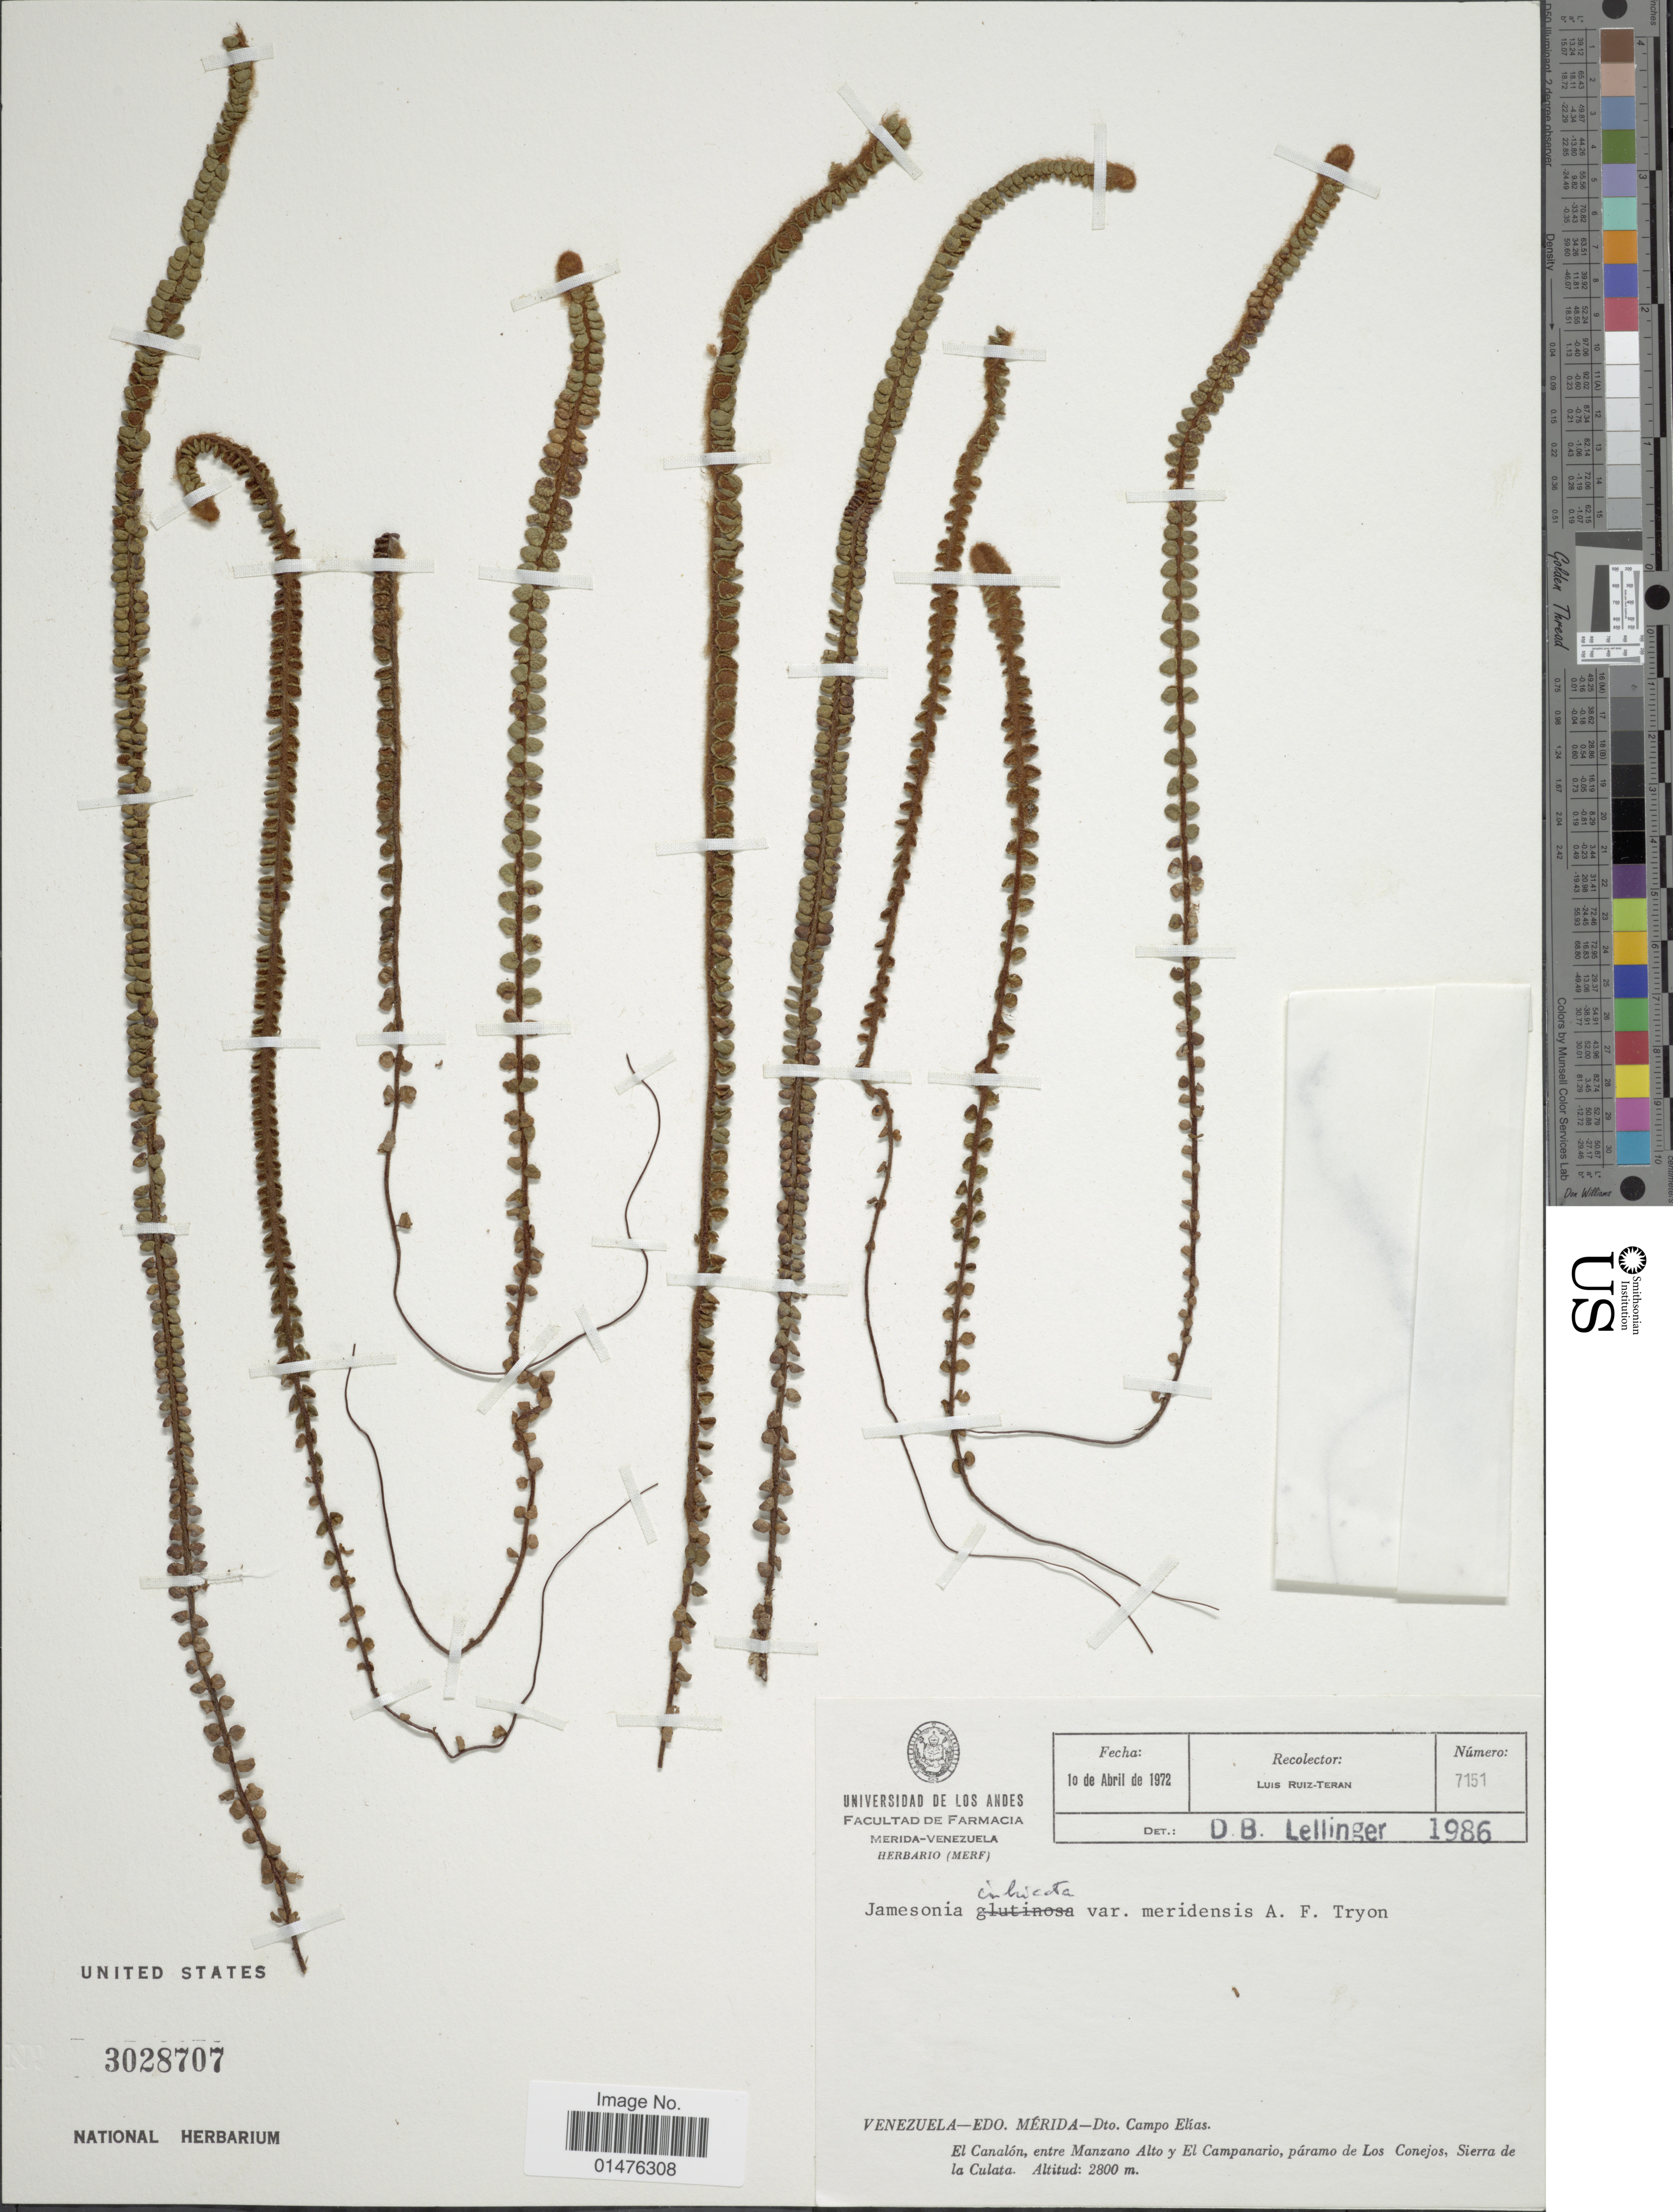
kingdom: Plantae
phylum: Tracheophyta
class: Polypodiopsida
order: Polypodiales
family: Pteridaceae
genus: Jamesonia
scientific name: Jamesonia imbricata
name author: (Sw.) Hook. & Grev.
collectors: L. E. Ruíz-Terán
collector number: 7151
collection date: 1972-04-10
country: Venezuela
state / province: Mérida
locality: Dto Campo Elías. El Canalón, entre Manzano Alto y El Campanario, páramo de Los Conejos, Sierra de la Culata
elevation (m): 2800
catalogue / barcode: US 3028707